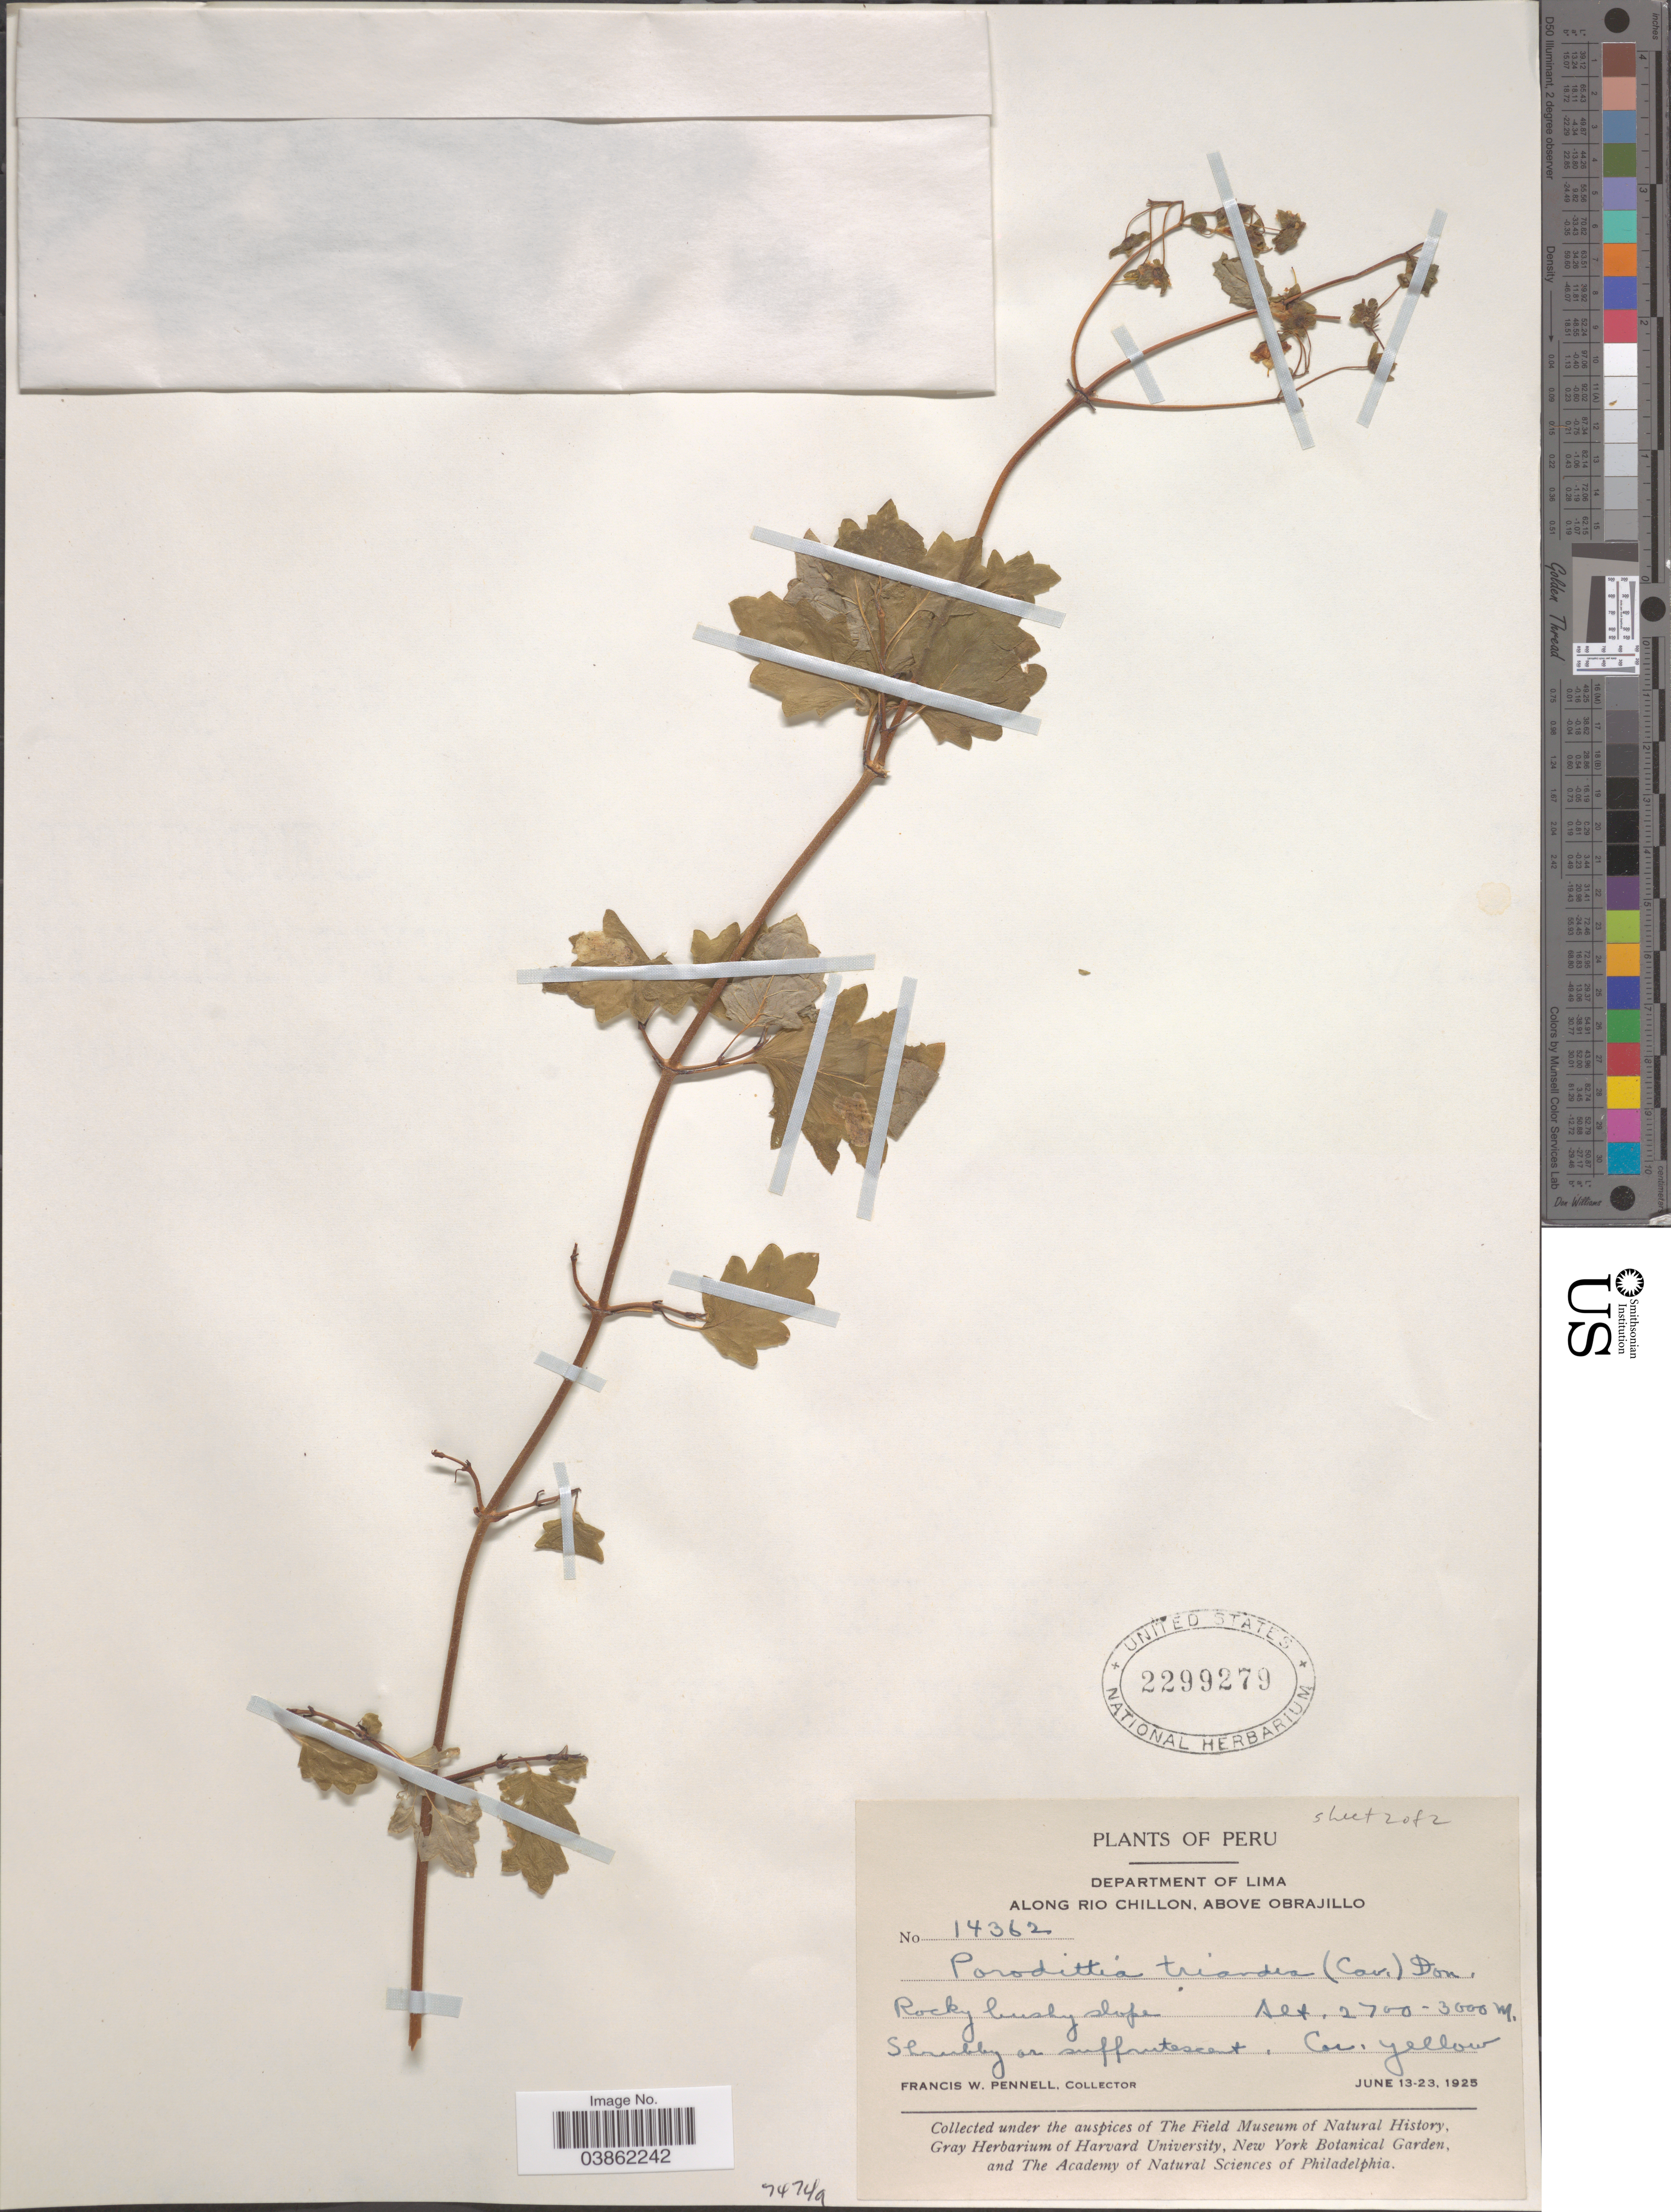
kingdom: Plantae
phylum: Tracheophyta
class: Magnoliopsida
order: Lamiales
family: Calceolariaceae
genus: Porodittia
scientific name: Porodittia triandra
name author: G. Don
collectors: F. W. Pennell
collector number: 14362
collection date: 1925-06-13/1925-06-23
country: Peru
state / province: Lima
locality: Department of Lima. Along Rio Chillon, above Obrajillo.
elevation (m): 2700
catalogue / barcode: US 2299279